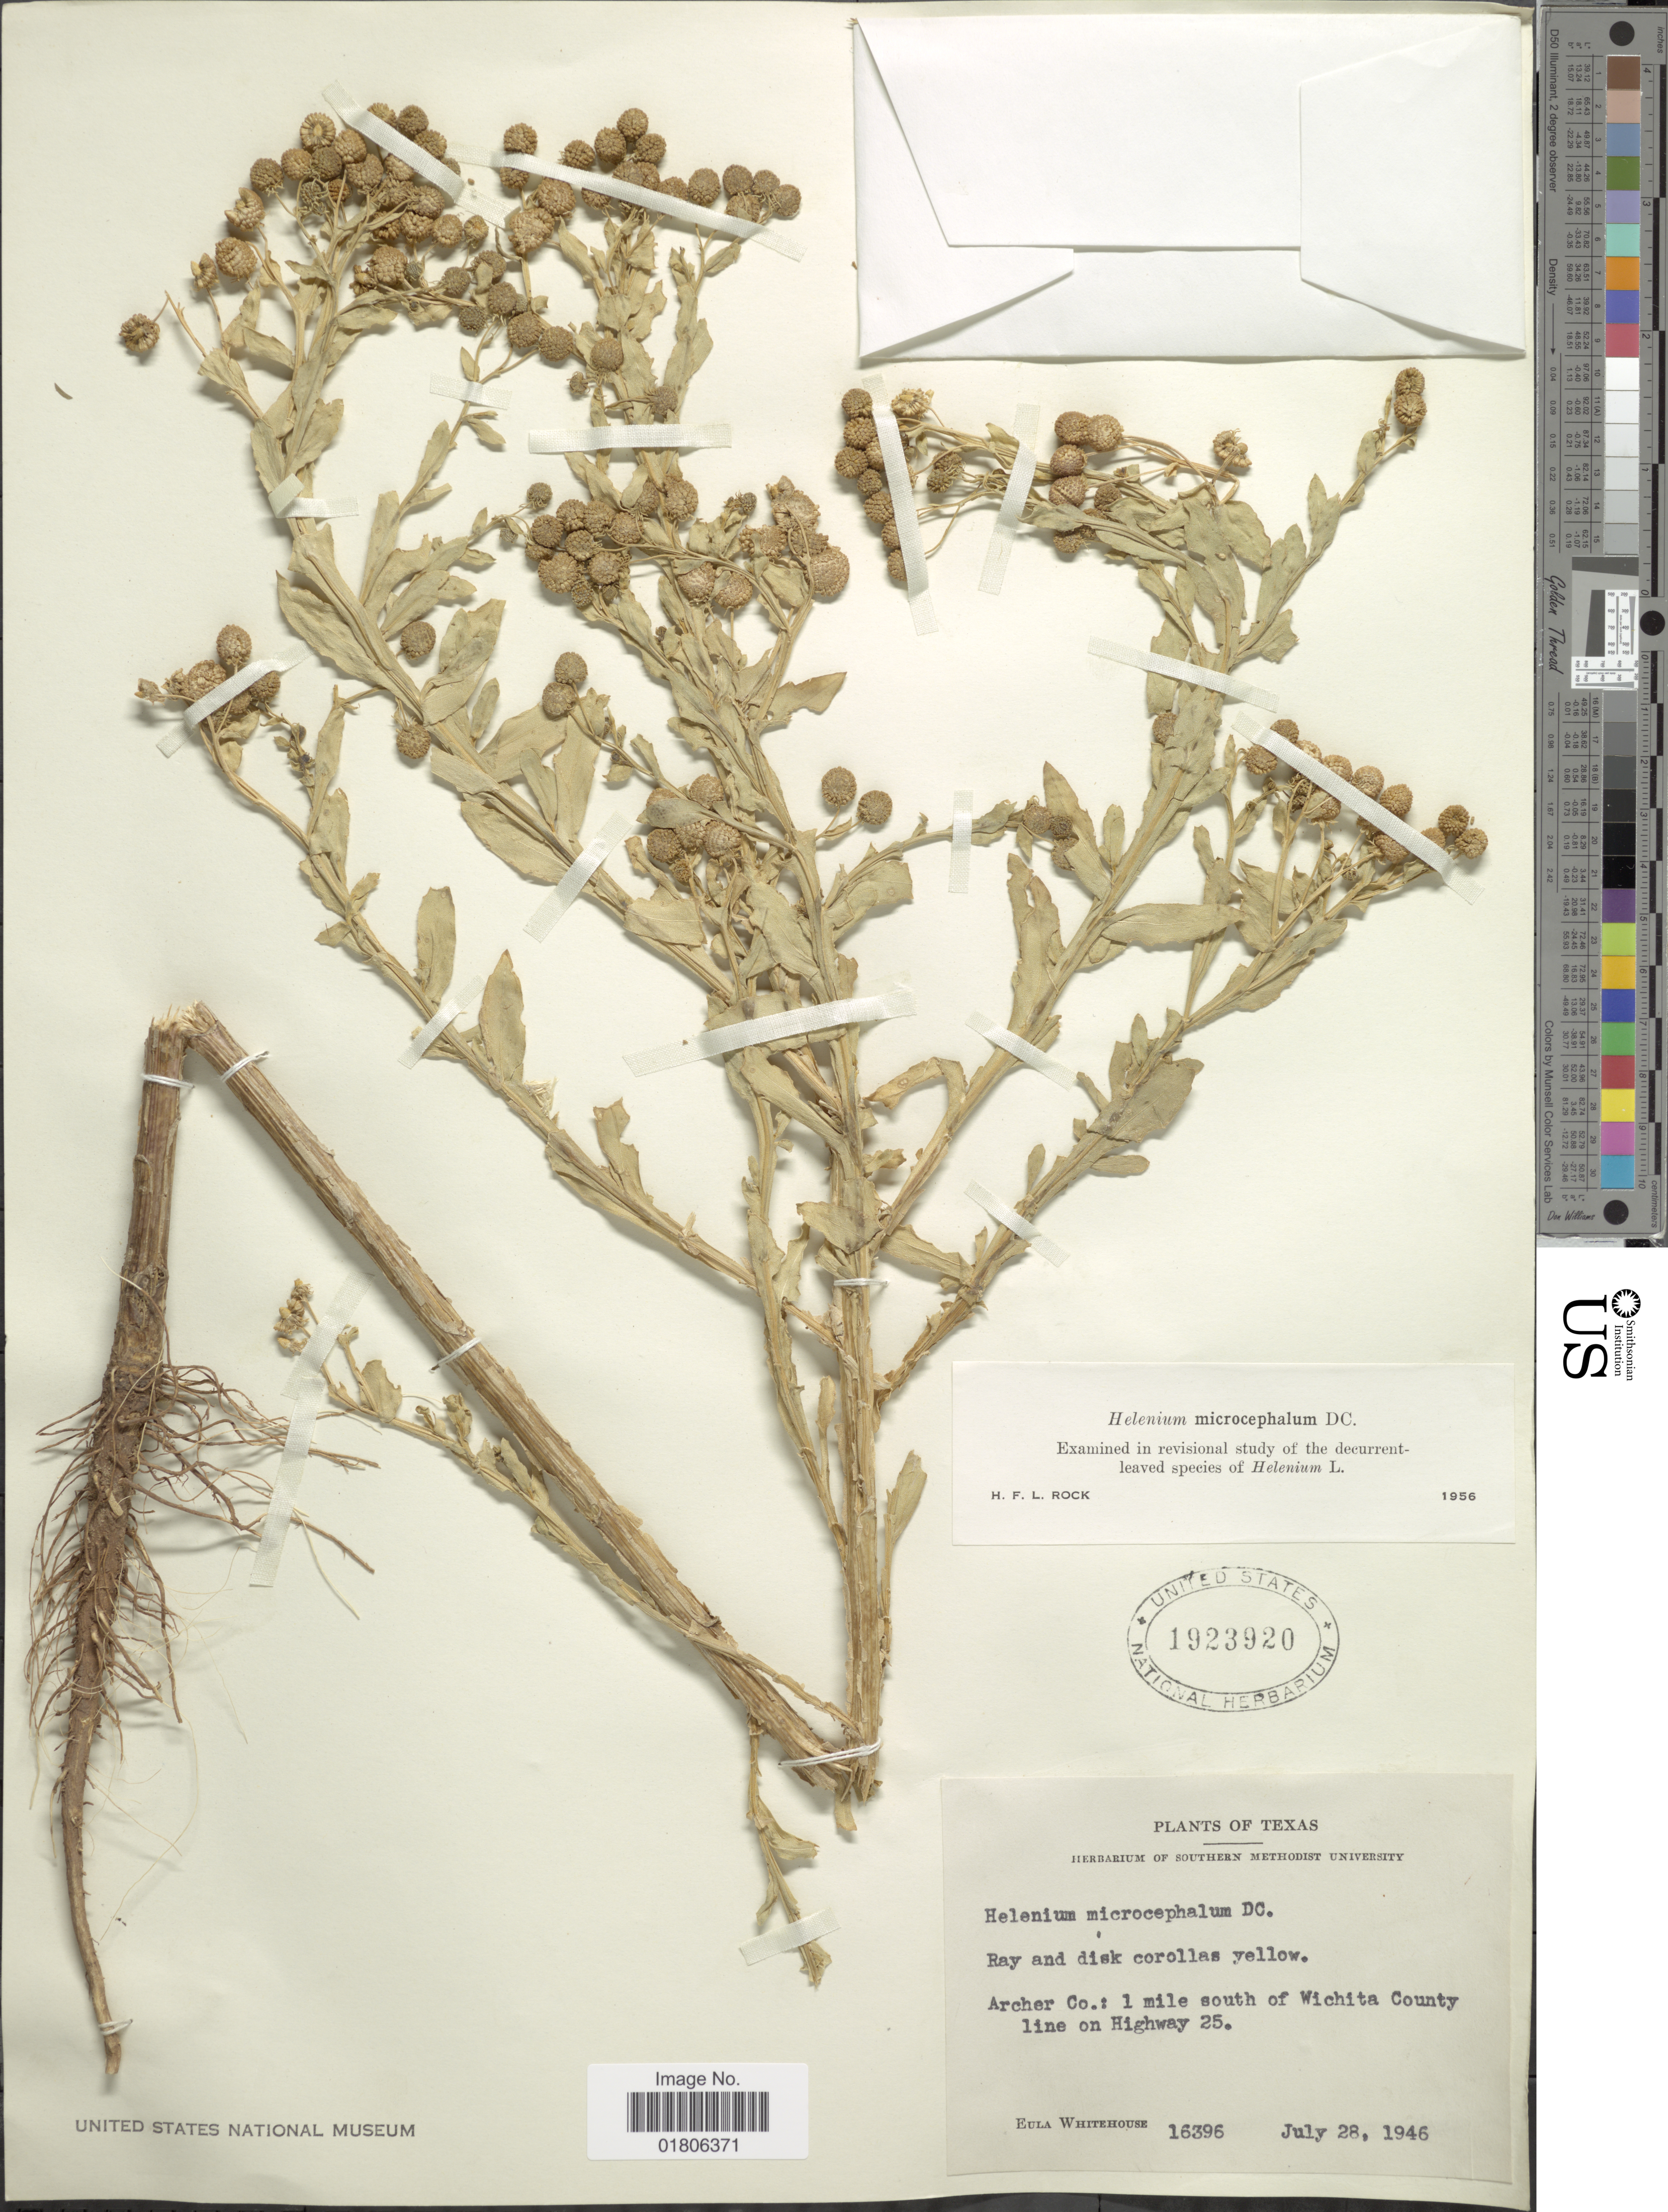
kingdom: Plantae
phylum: Tracheophyta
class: Magnoliopsida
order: Asterales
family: Asteraceae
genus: Helenium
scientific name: Helenium microcephalum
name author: DC.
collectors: E. Whitehouse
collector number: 16396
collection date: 1946-07-28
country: United States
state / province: Texas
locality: Archer Co.: 1 mile south of Wichita County line on Highway 25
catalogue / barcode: US 1923920